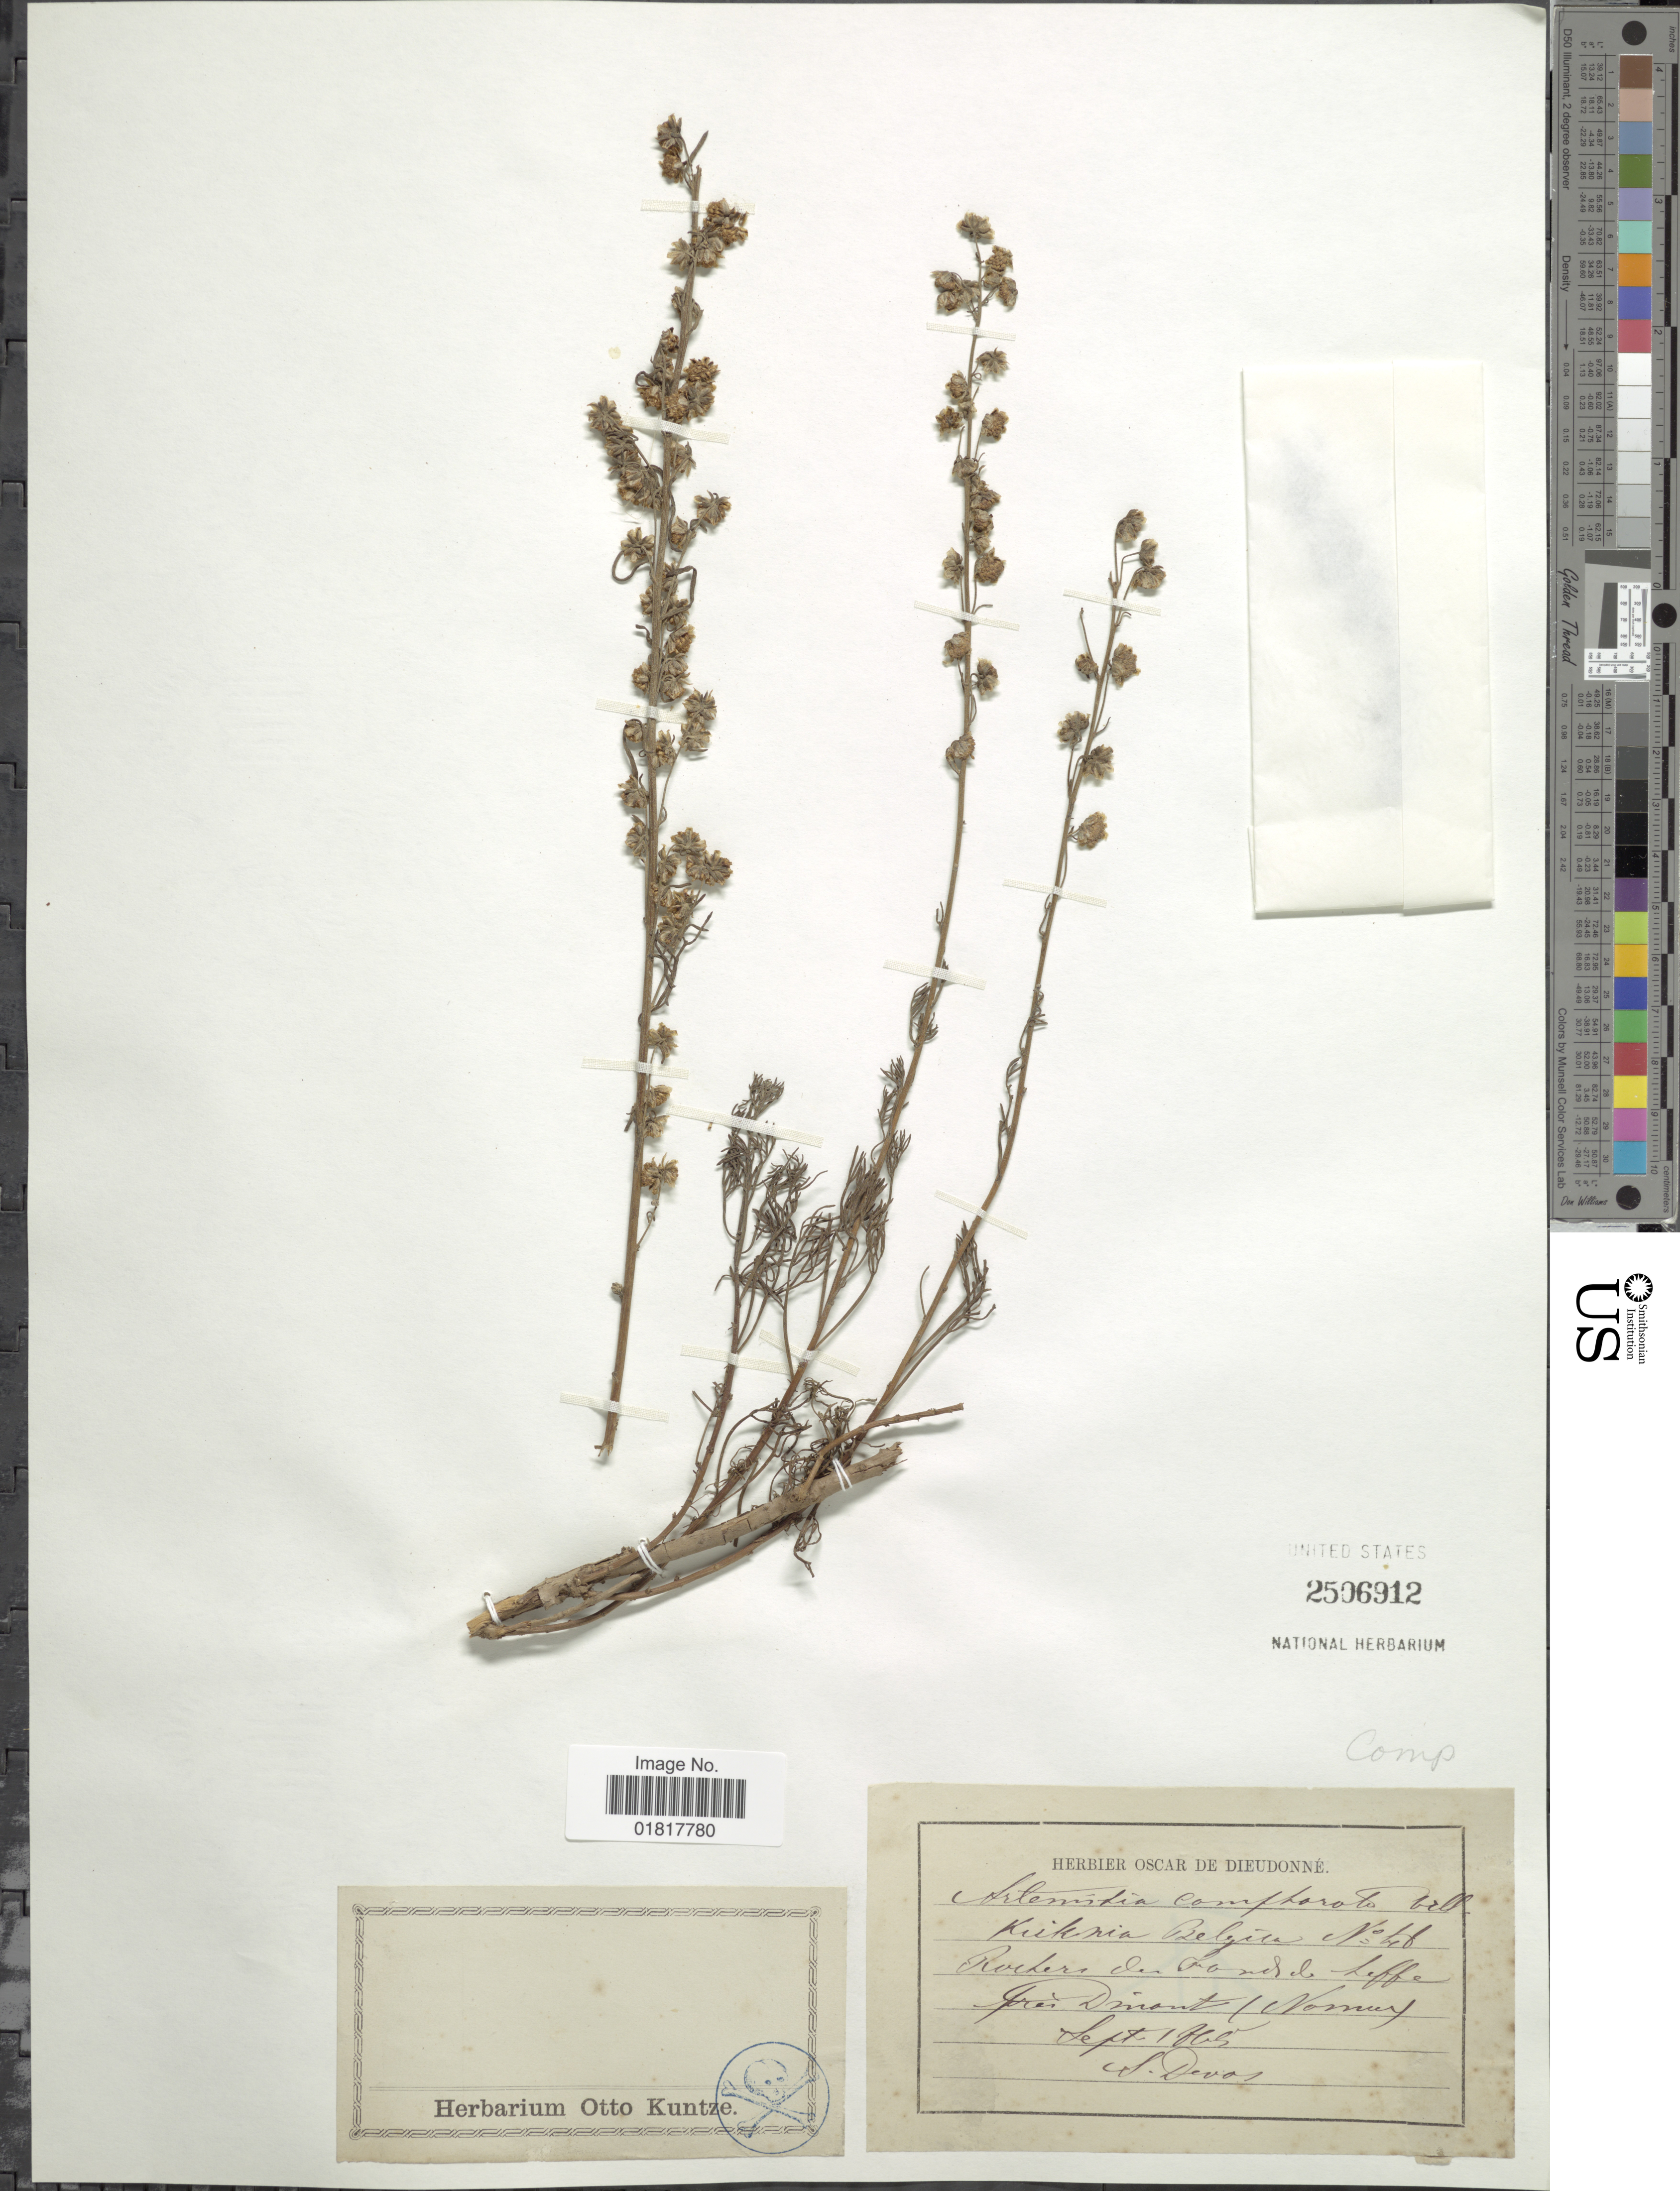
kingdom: Plantae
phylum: Tracheophyta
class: Magnoliopsida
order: Asterales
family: Asteraceae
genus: Artemisia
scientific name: Artemisia camphorata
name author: Vill.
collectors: S. Devas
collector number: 46*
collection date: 1865-09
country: Belgium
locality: Kuiknia, Rocher in Hondu heffe prés Diamont, Nomury [interpreted]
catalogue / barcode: US 2506912